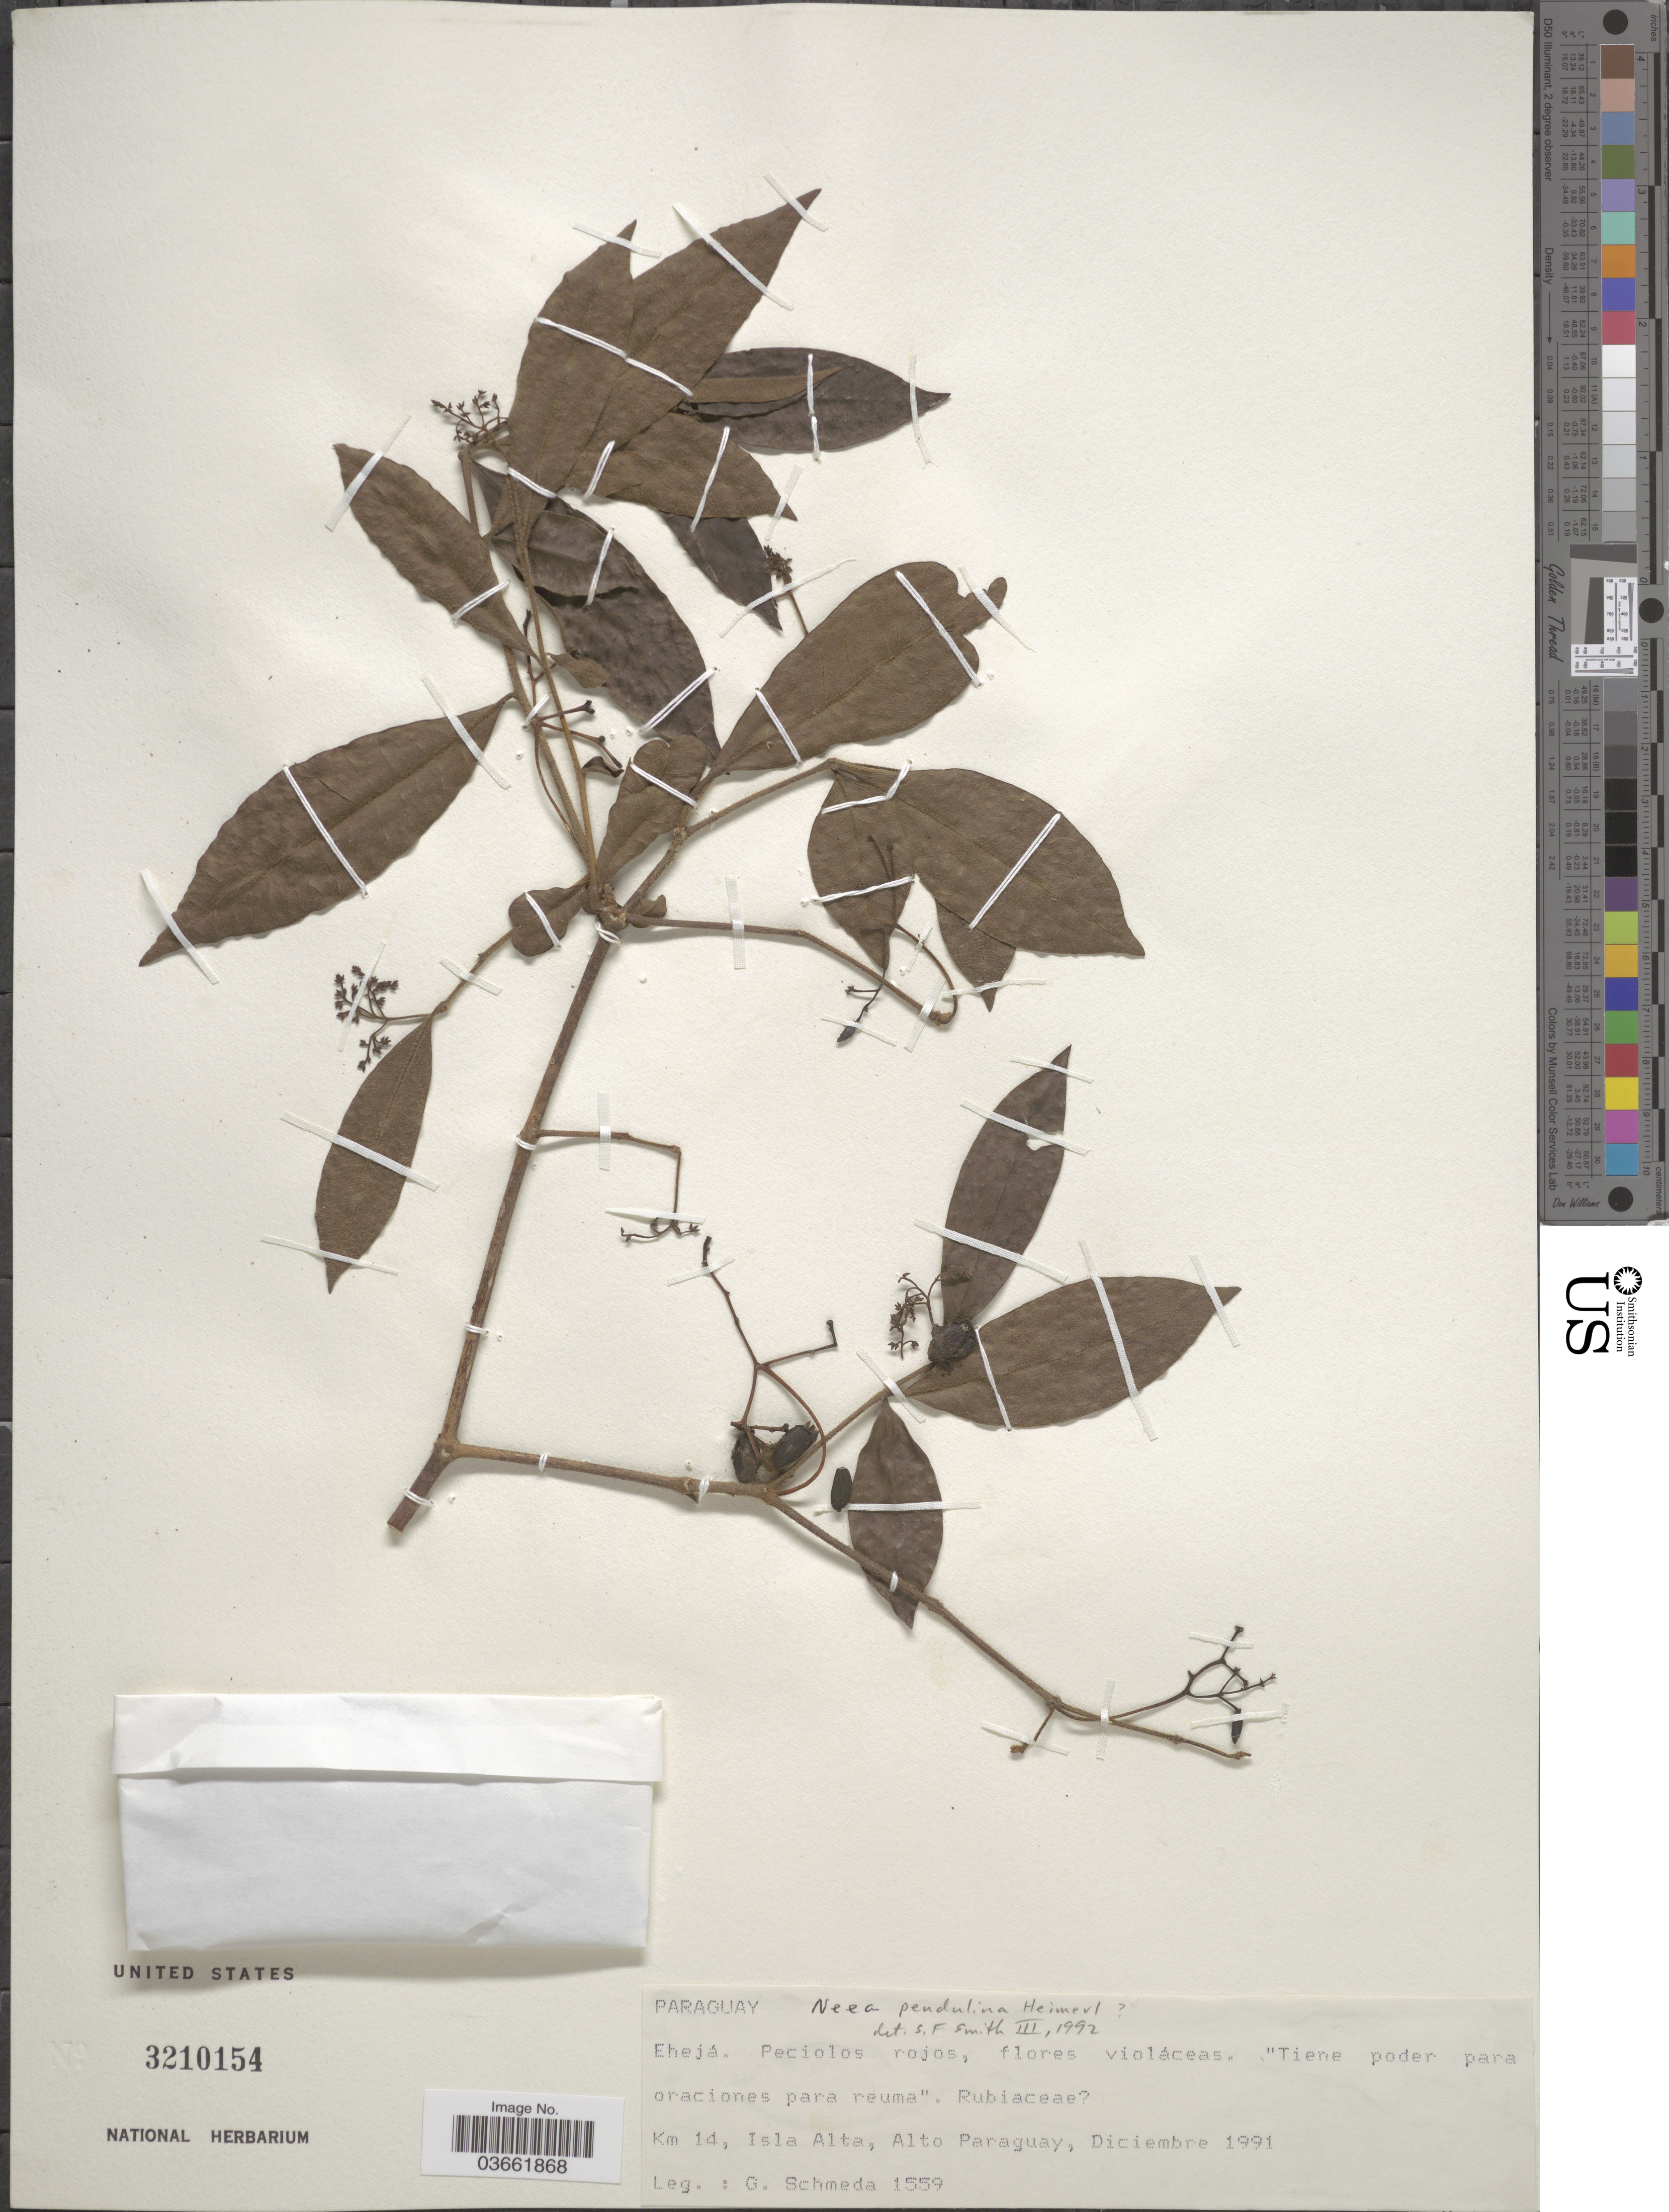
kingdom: Plantae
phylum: Tracheophyta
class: Magnoliopsida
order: Caryophyllales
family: Nyctaginaceae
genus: Neea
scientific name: Neea pendulina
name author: Heimerl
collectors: G. Schmeda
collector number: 1559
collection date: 1991-12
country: Paraguay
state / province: Alto Paraguay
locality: Km 14, Isla Alta.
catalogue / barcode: US 3210154